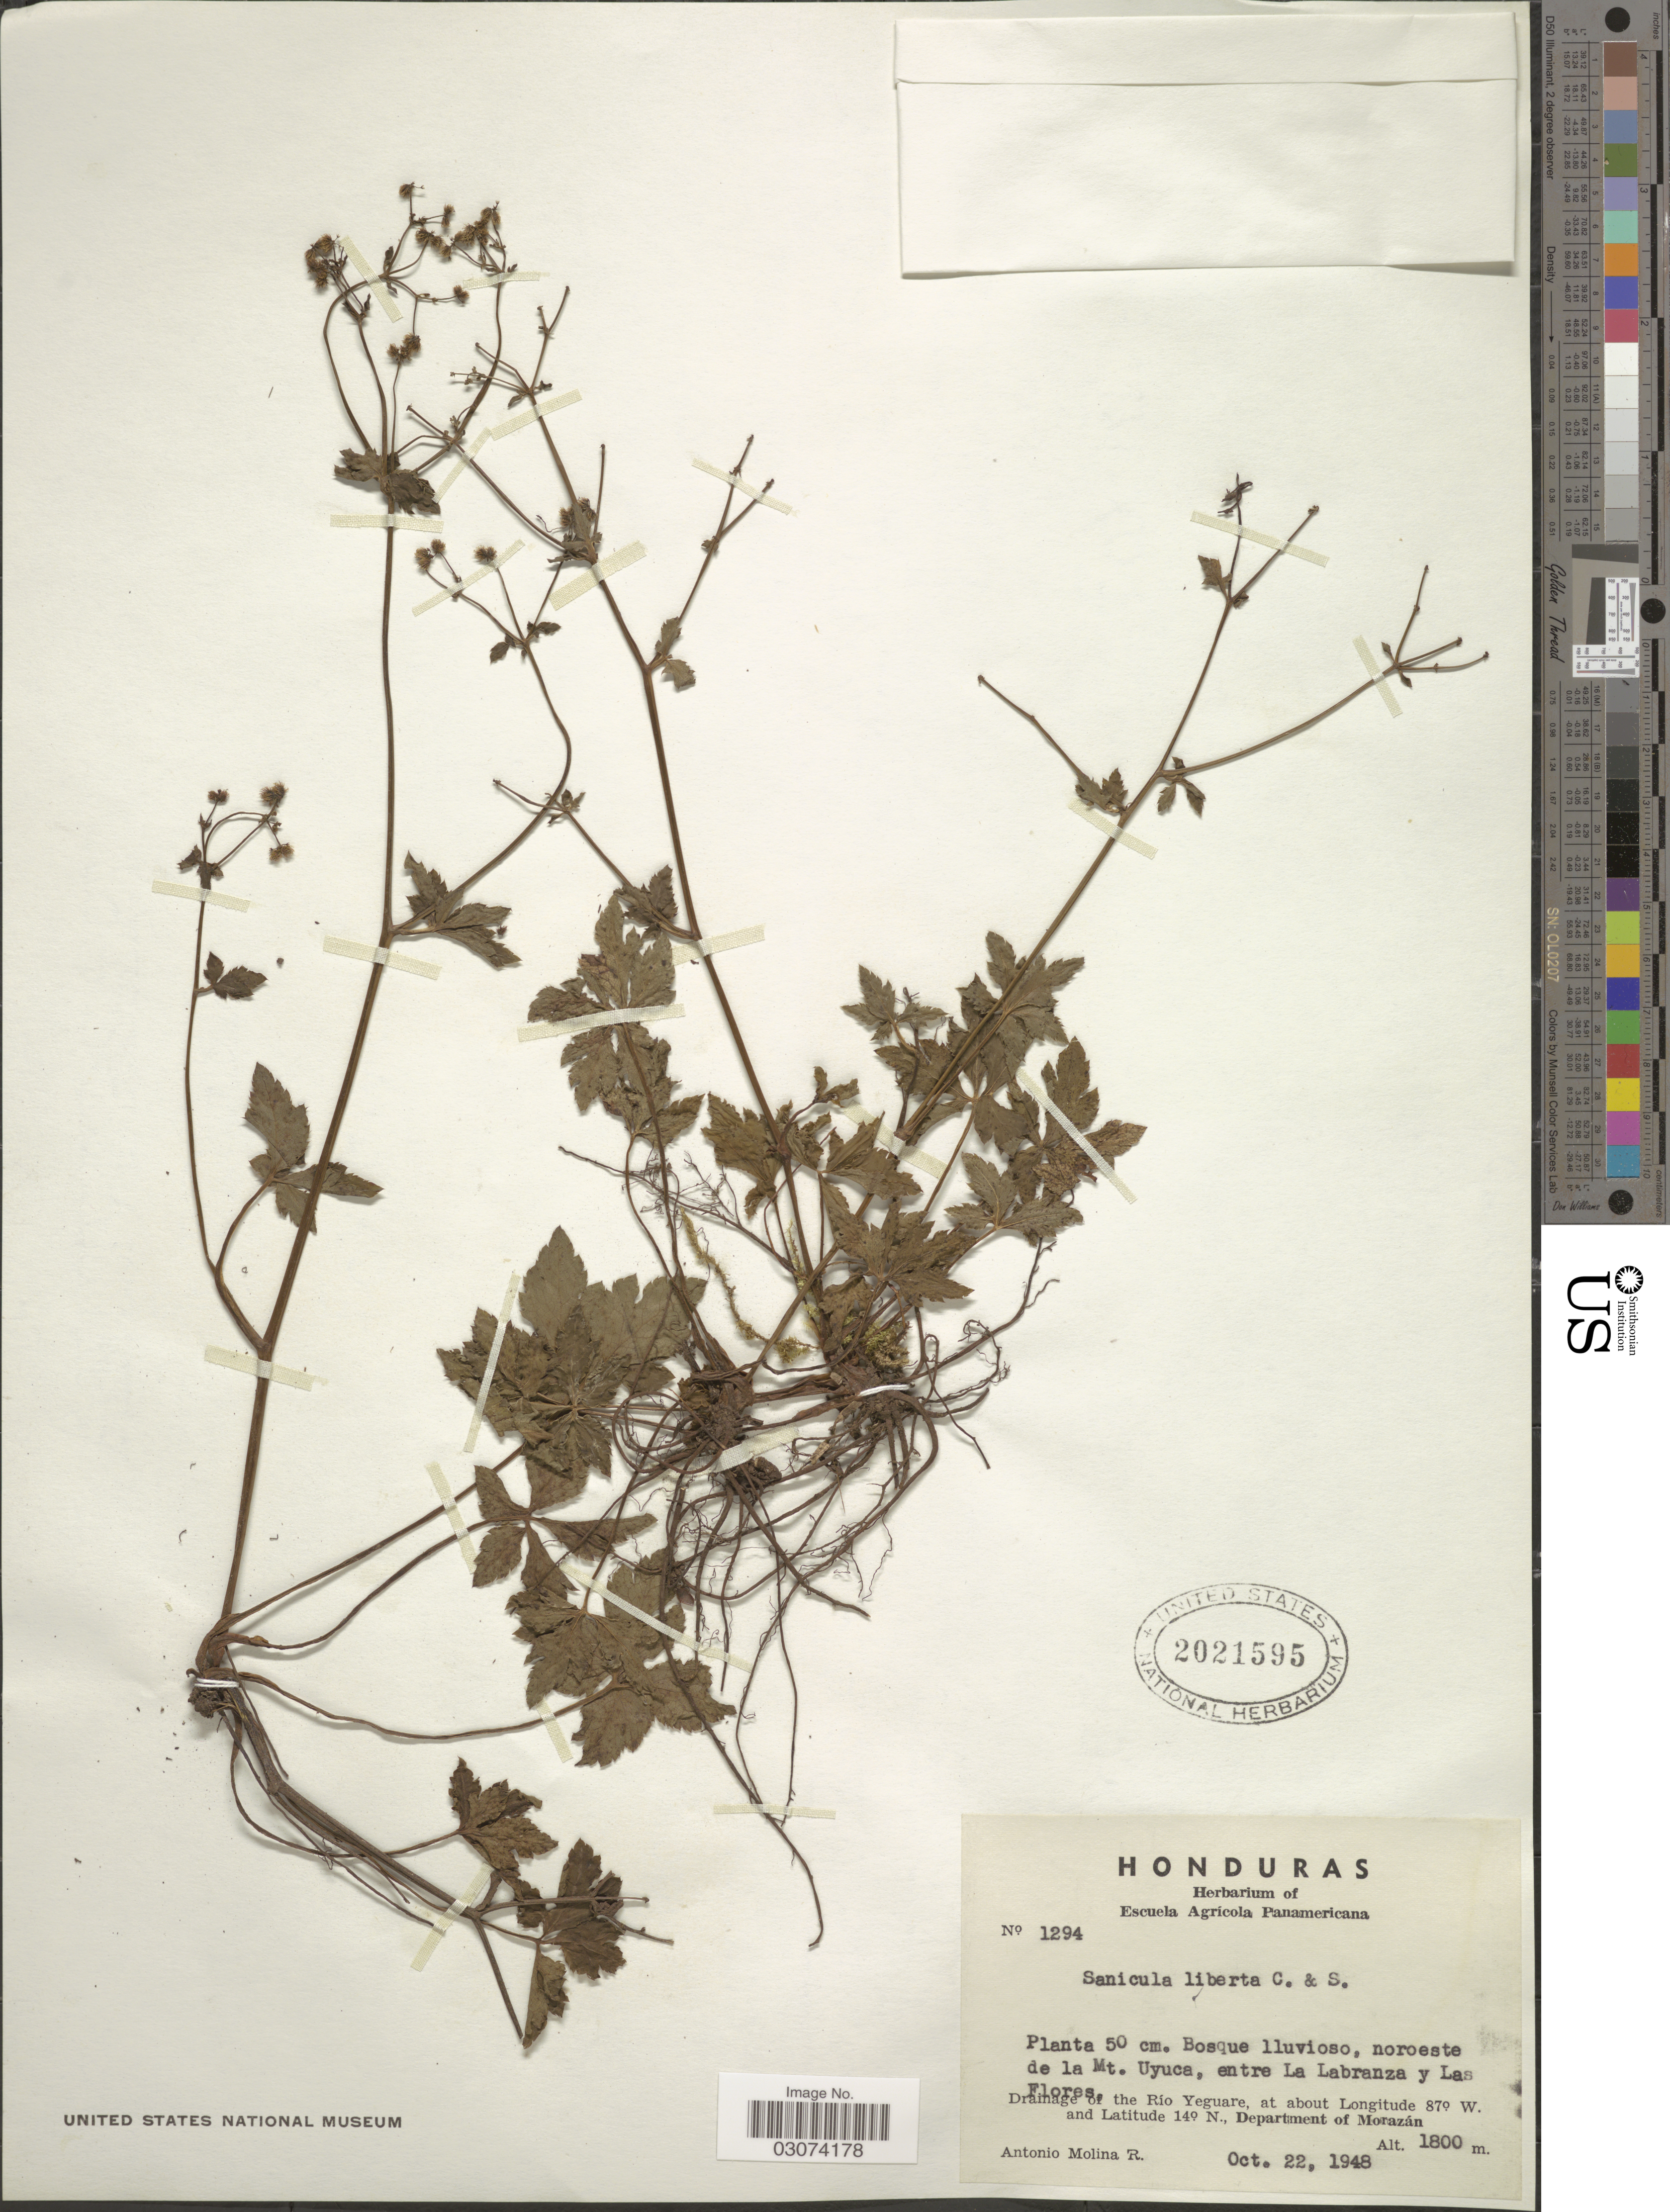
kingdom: Plantae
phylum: Tracheophyta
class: Magnoliopsida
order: Apiales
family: Apiaceae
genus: Sanicula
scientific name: Sanicula liberta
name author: Cham. & Schltdl.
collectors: A. Molina R.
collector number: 1294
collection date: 1948-10-22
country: Honduras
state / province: Fco. Morazán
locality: Bosque lluvioso, noroeste de la Mt. Uyuca, entre La Labranza y Las Flores. Drainage of the Río Yeguare, Department of Morazán.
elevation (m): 1800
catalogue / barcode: US 2021595